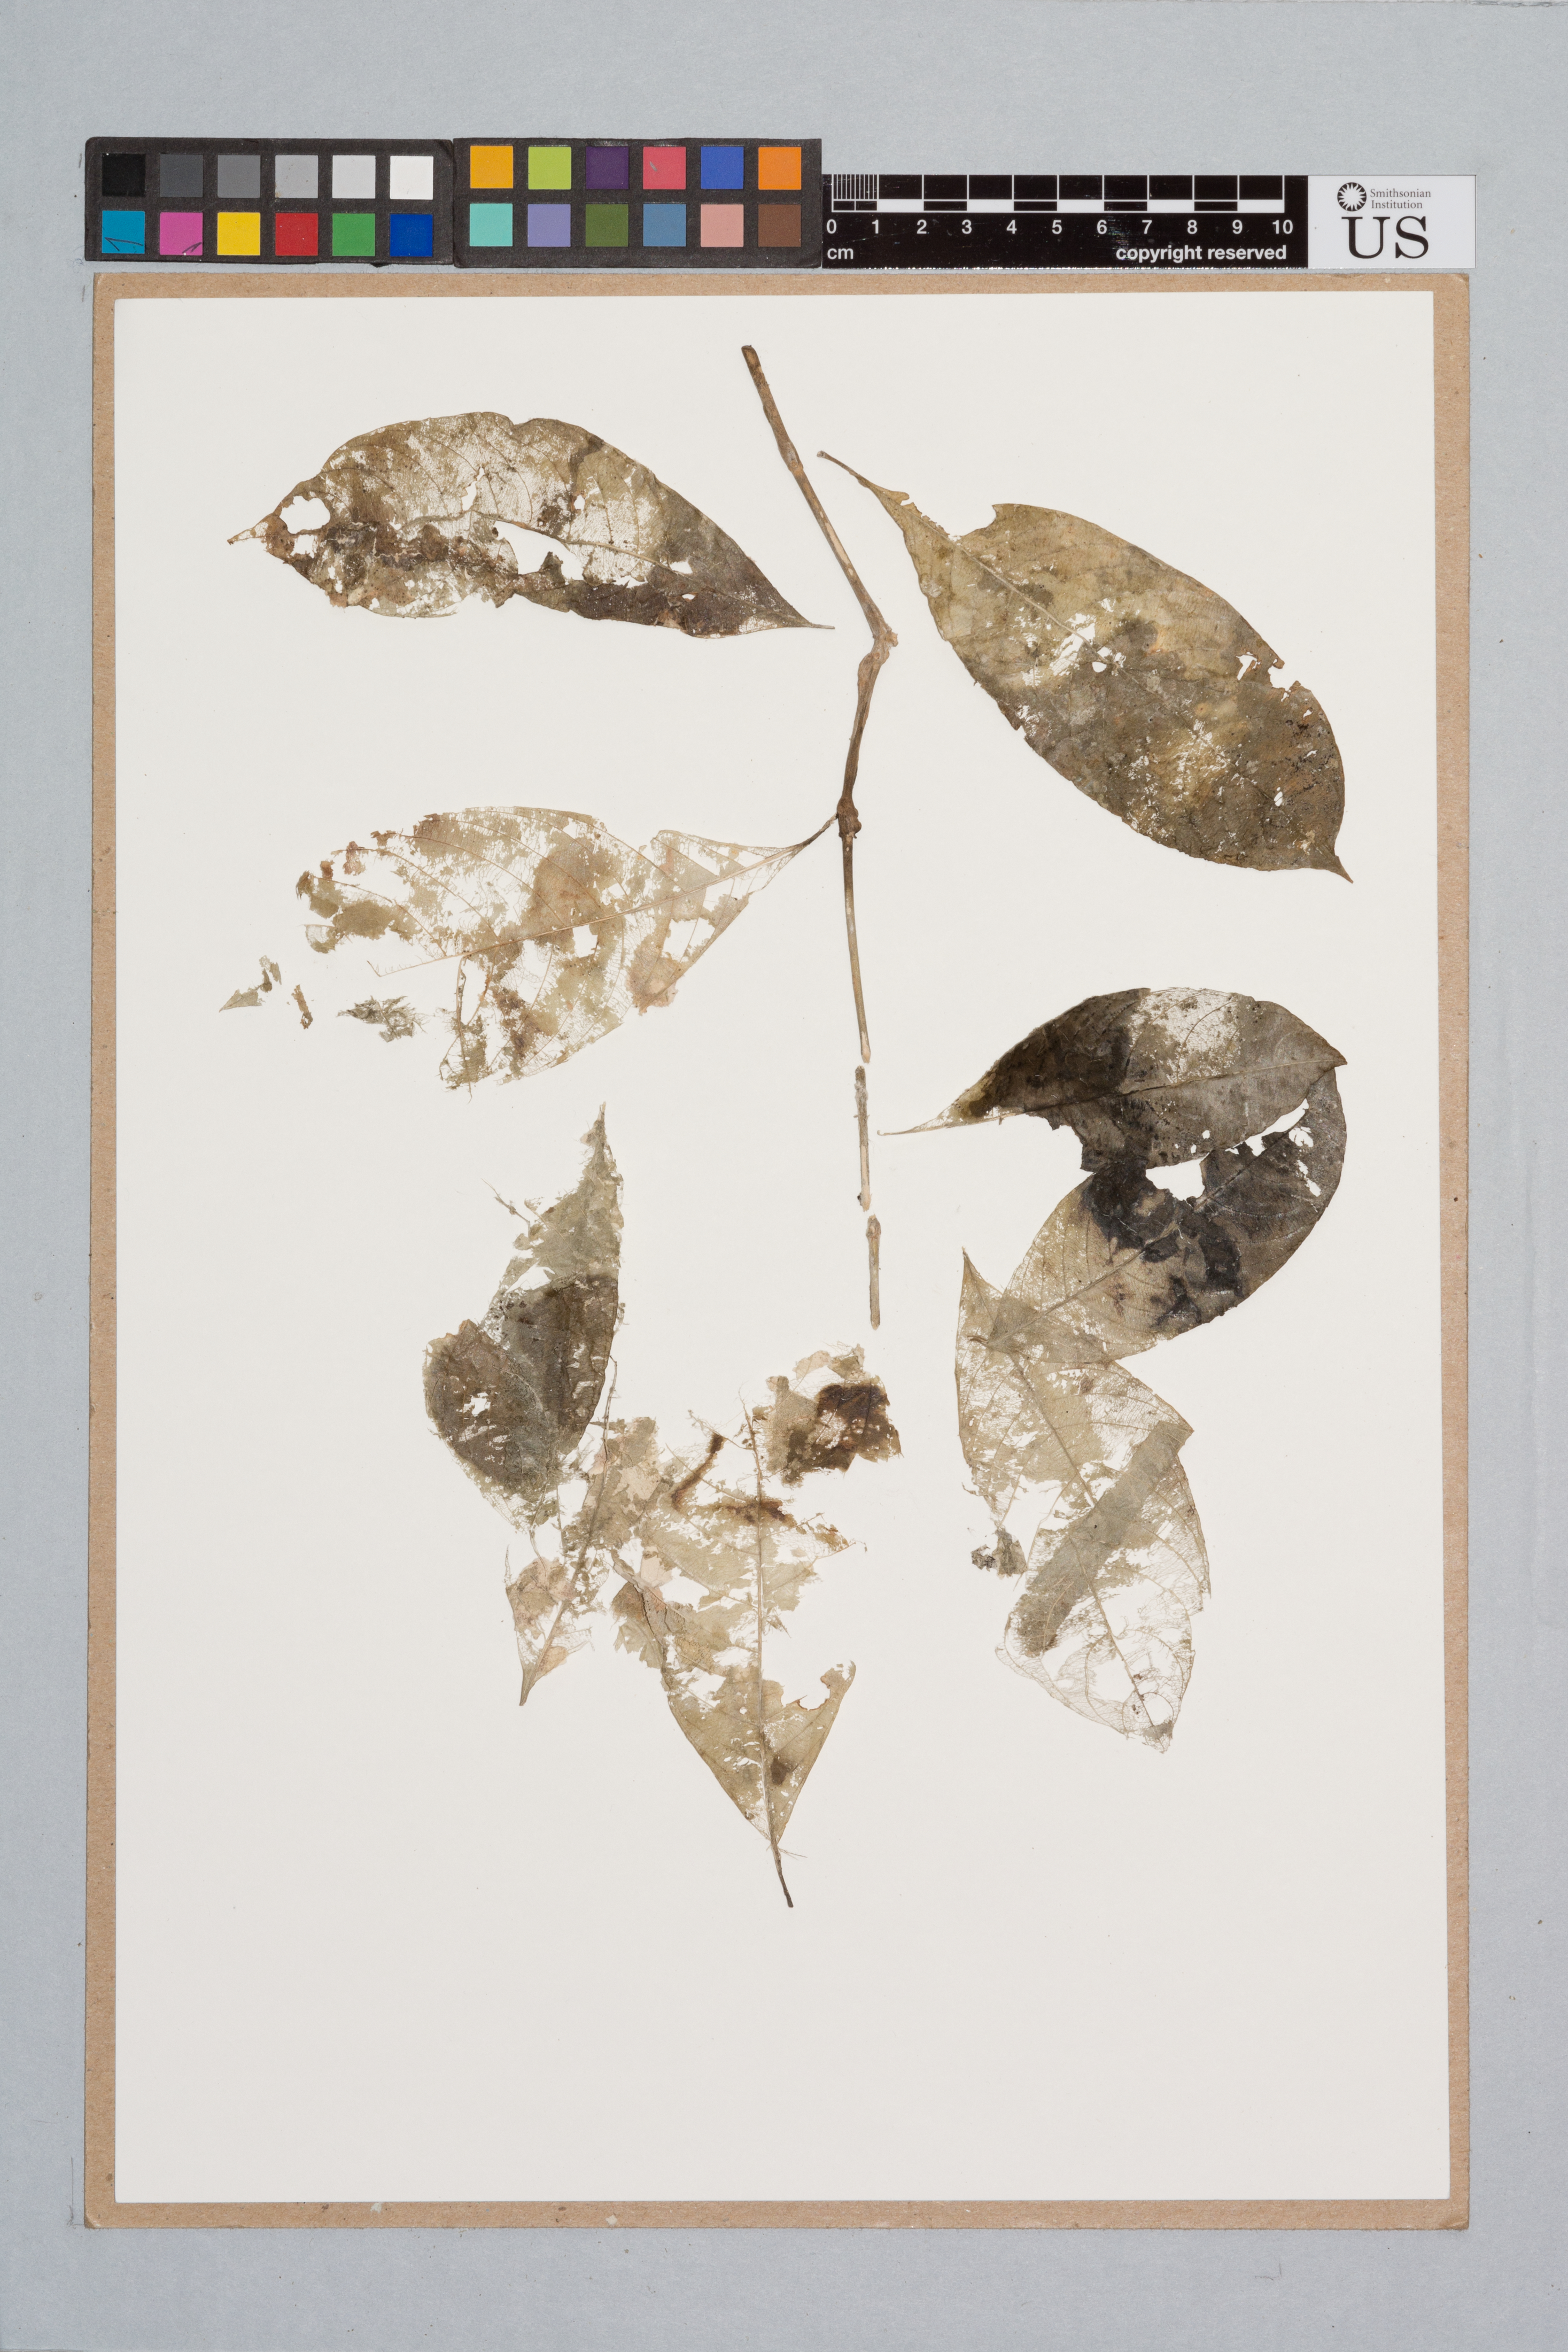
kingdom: Plantae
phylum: Tracheophyta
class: Magnoliopsida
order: Gentianales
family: Rubiaceae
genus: Psychotria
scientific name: Psychotria racemosa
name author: Rich.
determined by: Taylor, Charlotte M.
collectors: H. D. Clarke, C. Watson, R. Williams, C. Perry, J. Clarke & K. Hurtubise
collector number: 6237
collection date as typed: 12 September 1997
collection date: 1997-09-12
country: Guyana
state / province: U. Takutu-U. Essequibo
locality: Kwitaro Landing; 0.5-1.5 km W, on trail to Shea Village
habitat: Dense forest on brown sand, with Inga, Maximiliana & Ceiba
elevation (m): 120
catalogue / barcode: US 3401304